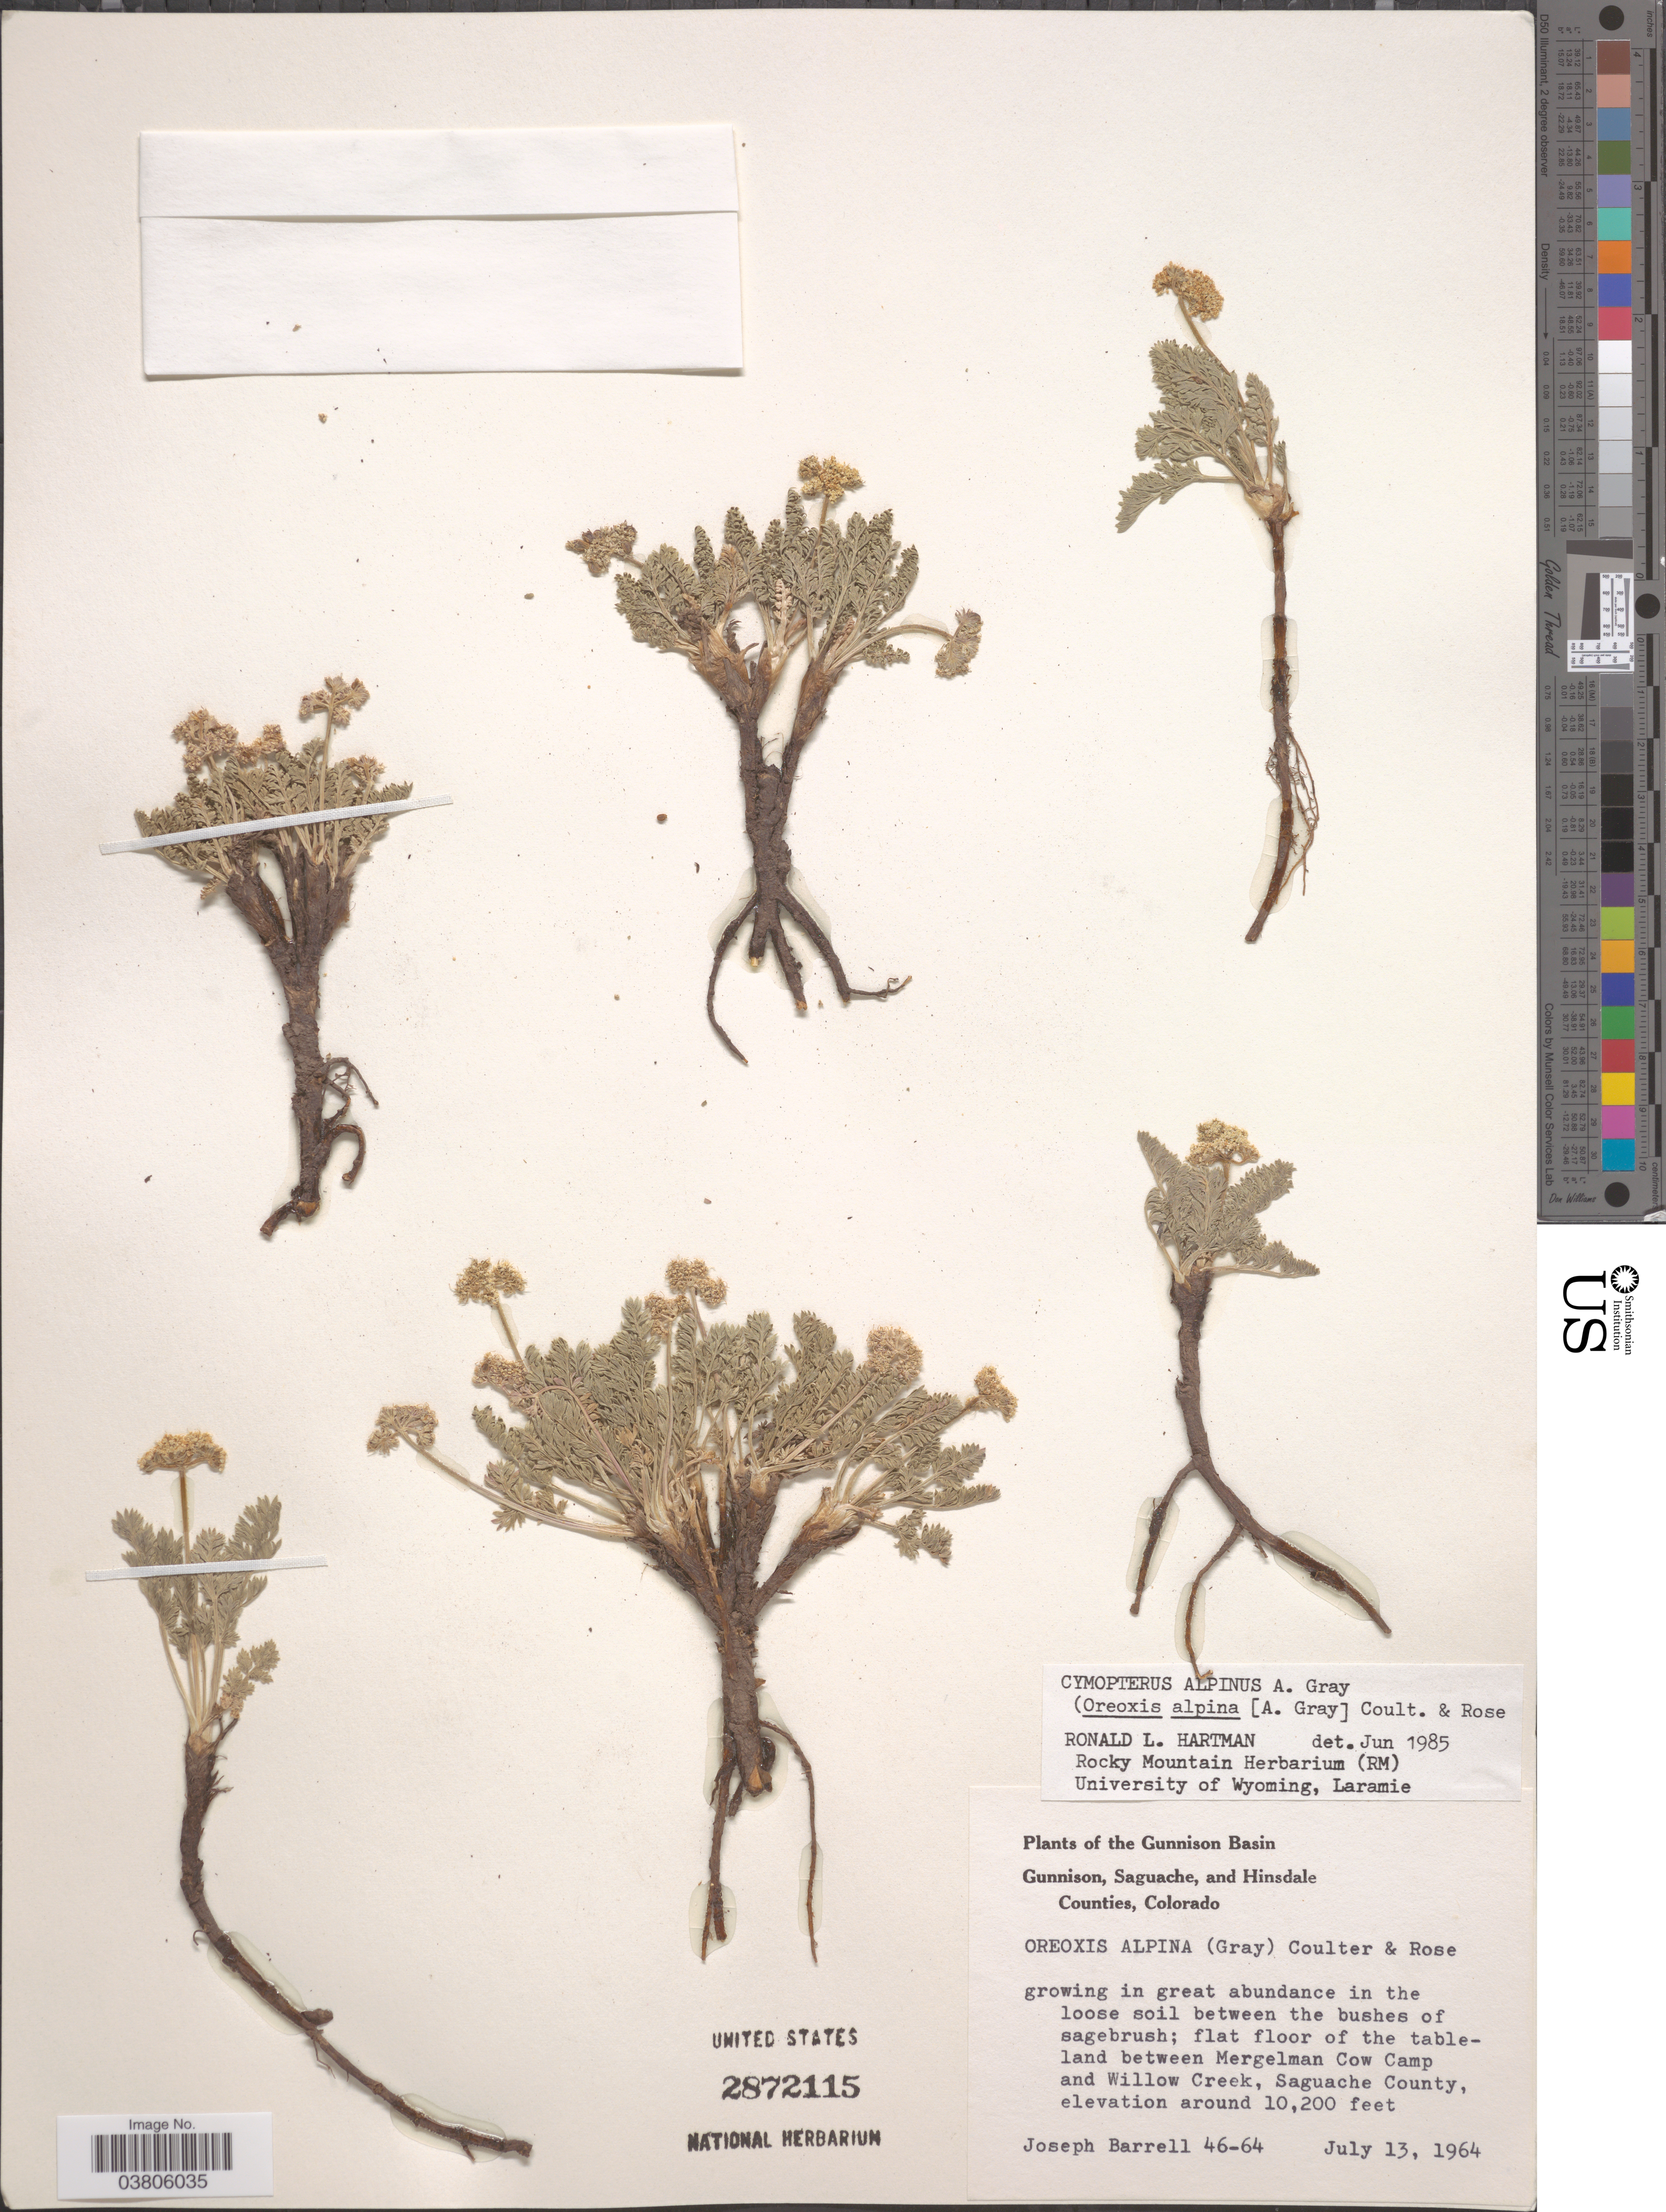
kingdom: Plantae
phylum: Tracheophyta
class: Magnoliopsida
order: Apiales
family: Apiaceae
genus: Cymopterus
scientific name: Cymopterus alpinus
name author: A. Gray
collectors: J. Barrell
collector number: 46-64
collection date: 1964-07-13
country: United States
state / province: Colorado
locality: The Gunnison Basin. Flat floor of the tableland between Mergelman Cow Camp and Willow Creek, Saguache County.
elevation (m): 3109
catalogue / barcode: US 2872115